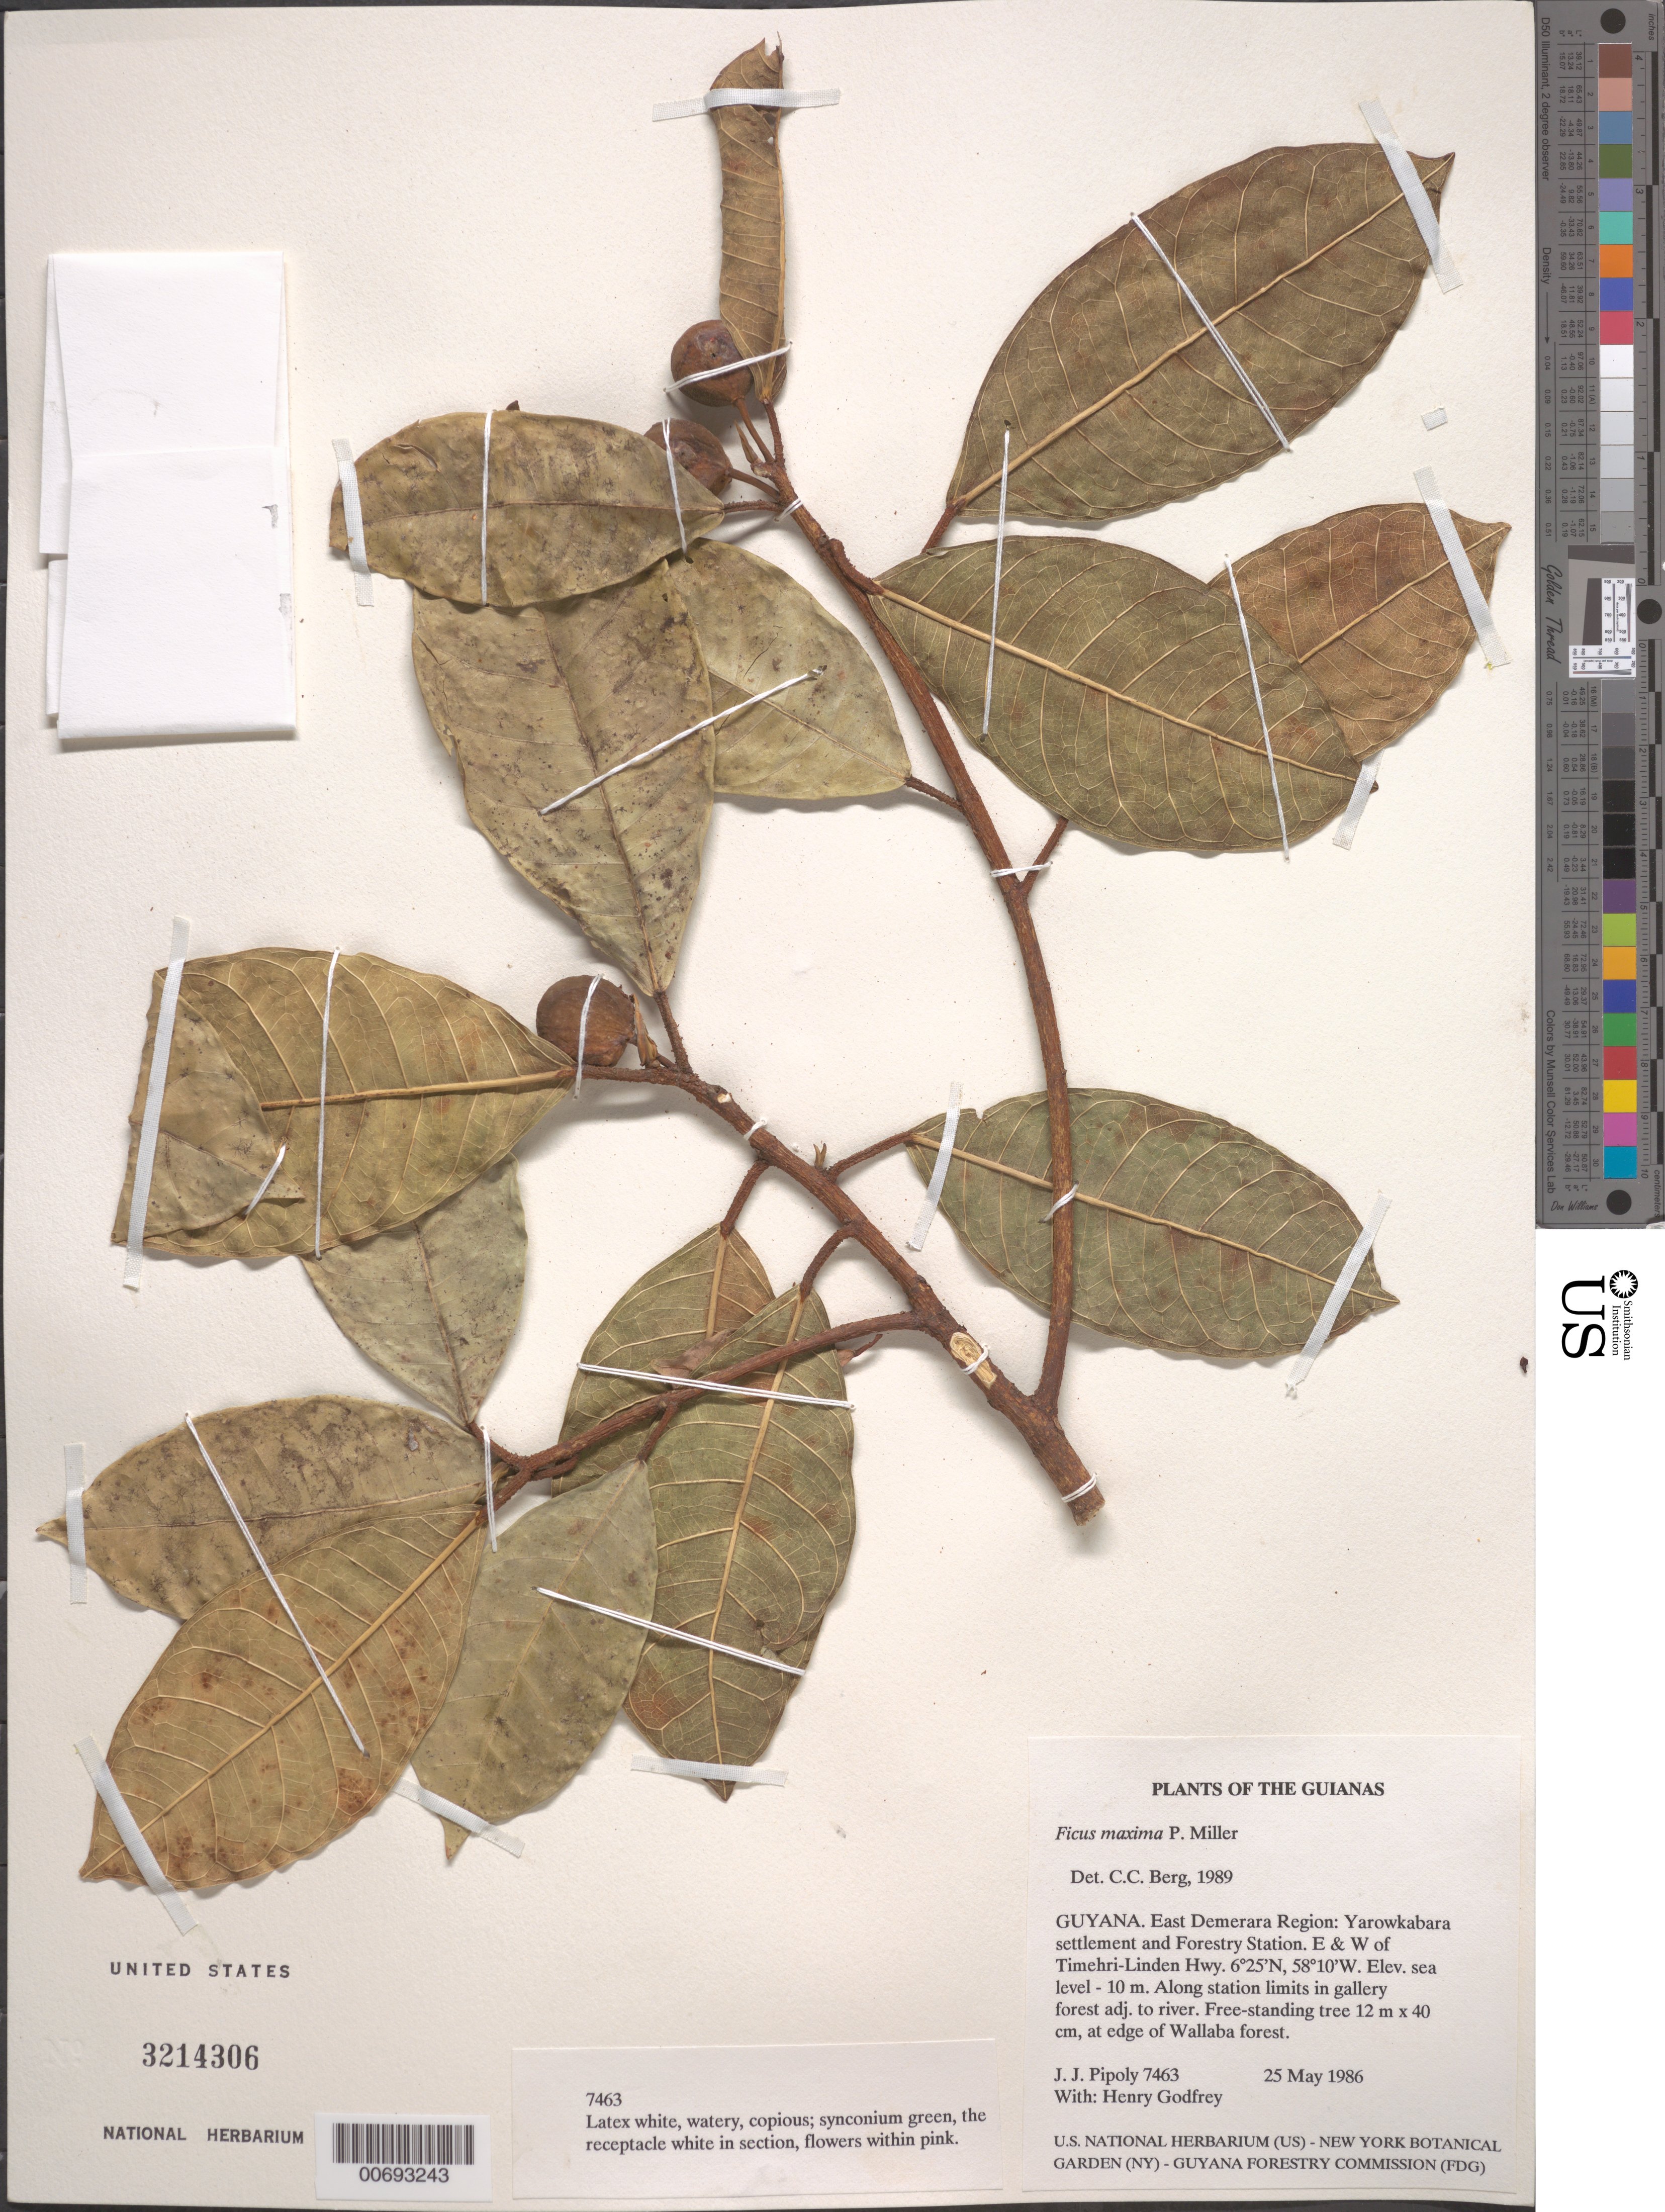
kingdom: Plantae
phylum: Tracheophyta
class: Magnoliopsida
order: Rosales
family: Moraceae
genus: Ficus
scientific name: Ficus maxima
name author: Mill.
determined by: Berg, C. C.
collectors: J. J. Pipoly & H. Godfrey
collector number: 7463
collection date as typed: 25 May 1986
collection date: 1986-05-25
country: Guyana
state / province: Demerara-Mahaica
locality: Yarowkabra settlement and Forestry Station. E & W of Timehri-Linden Hwy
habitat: Along station limits in gallery forest adj. to river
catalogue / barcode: US 3214306